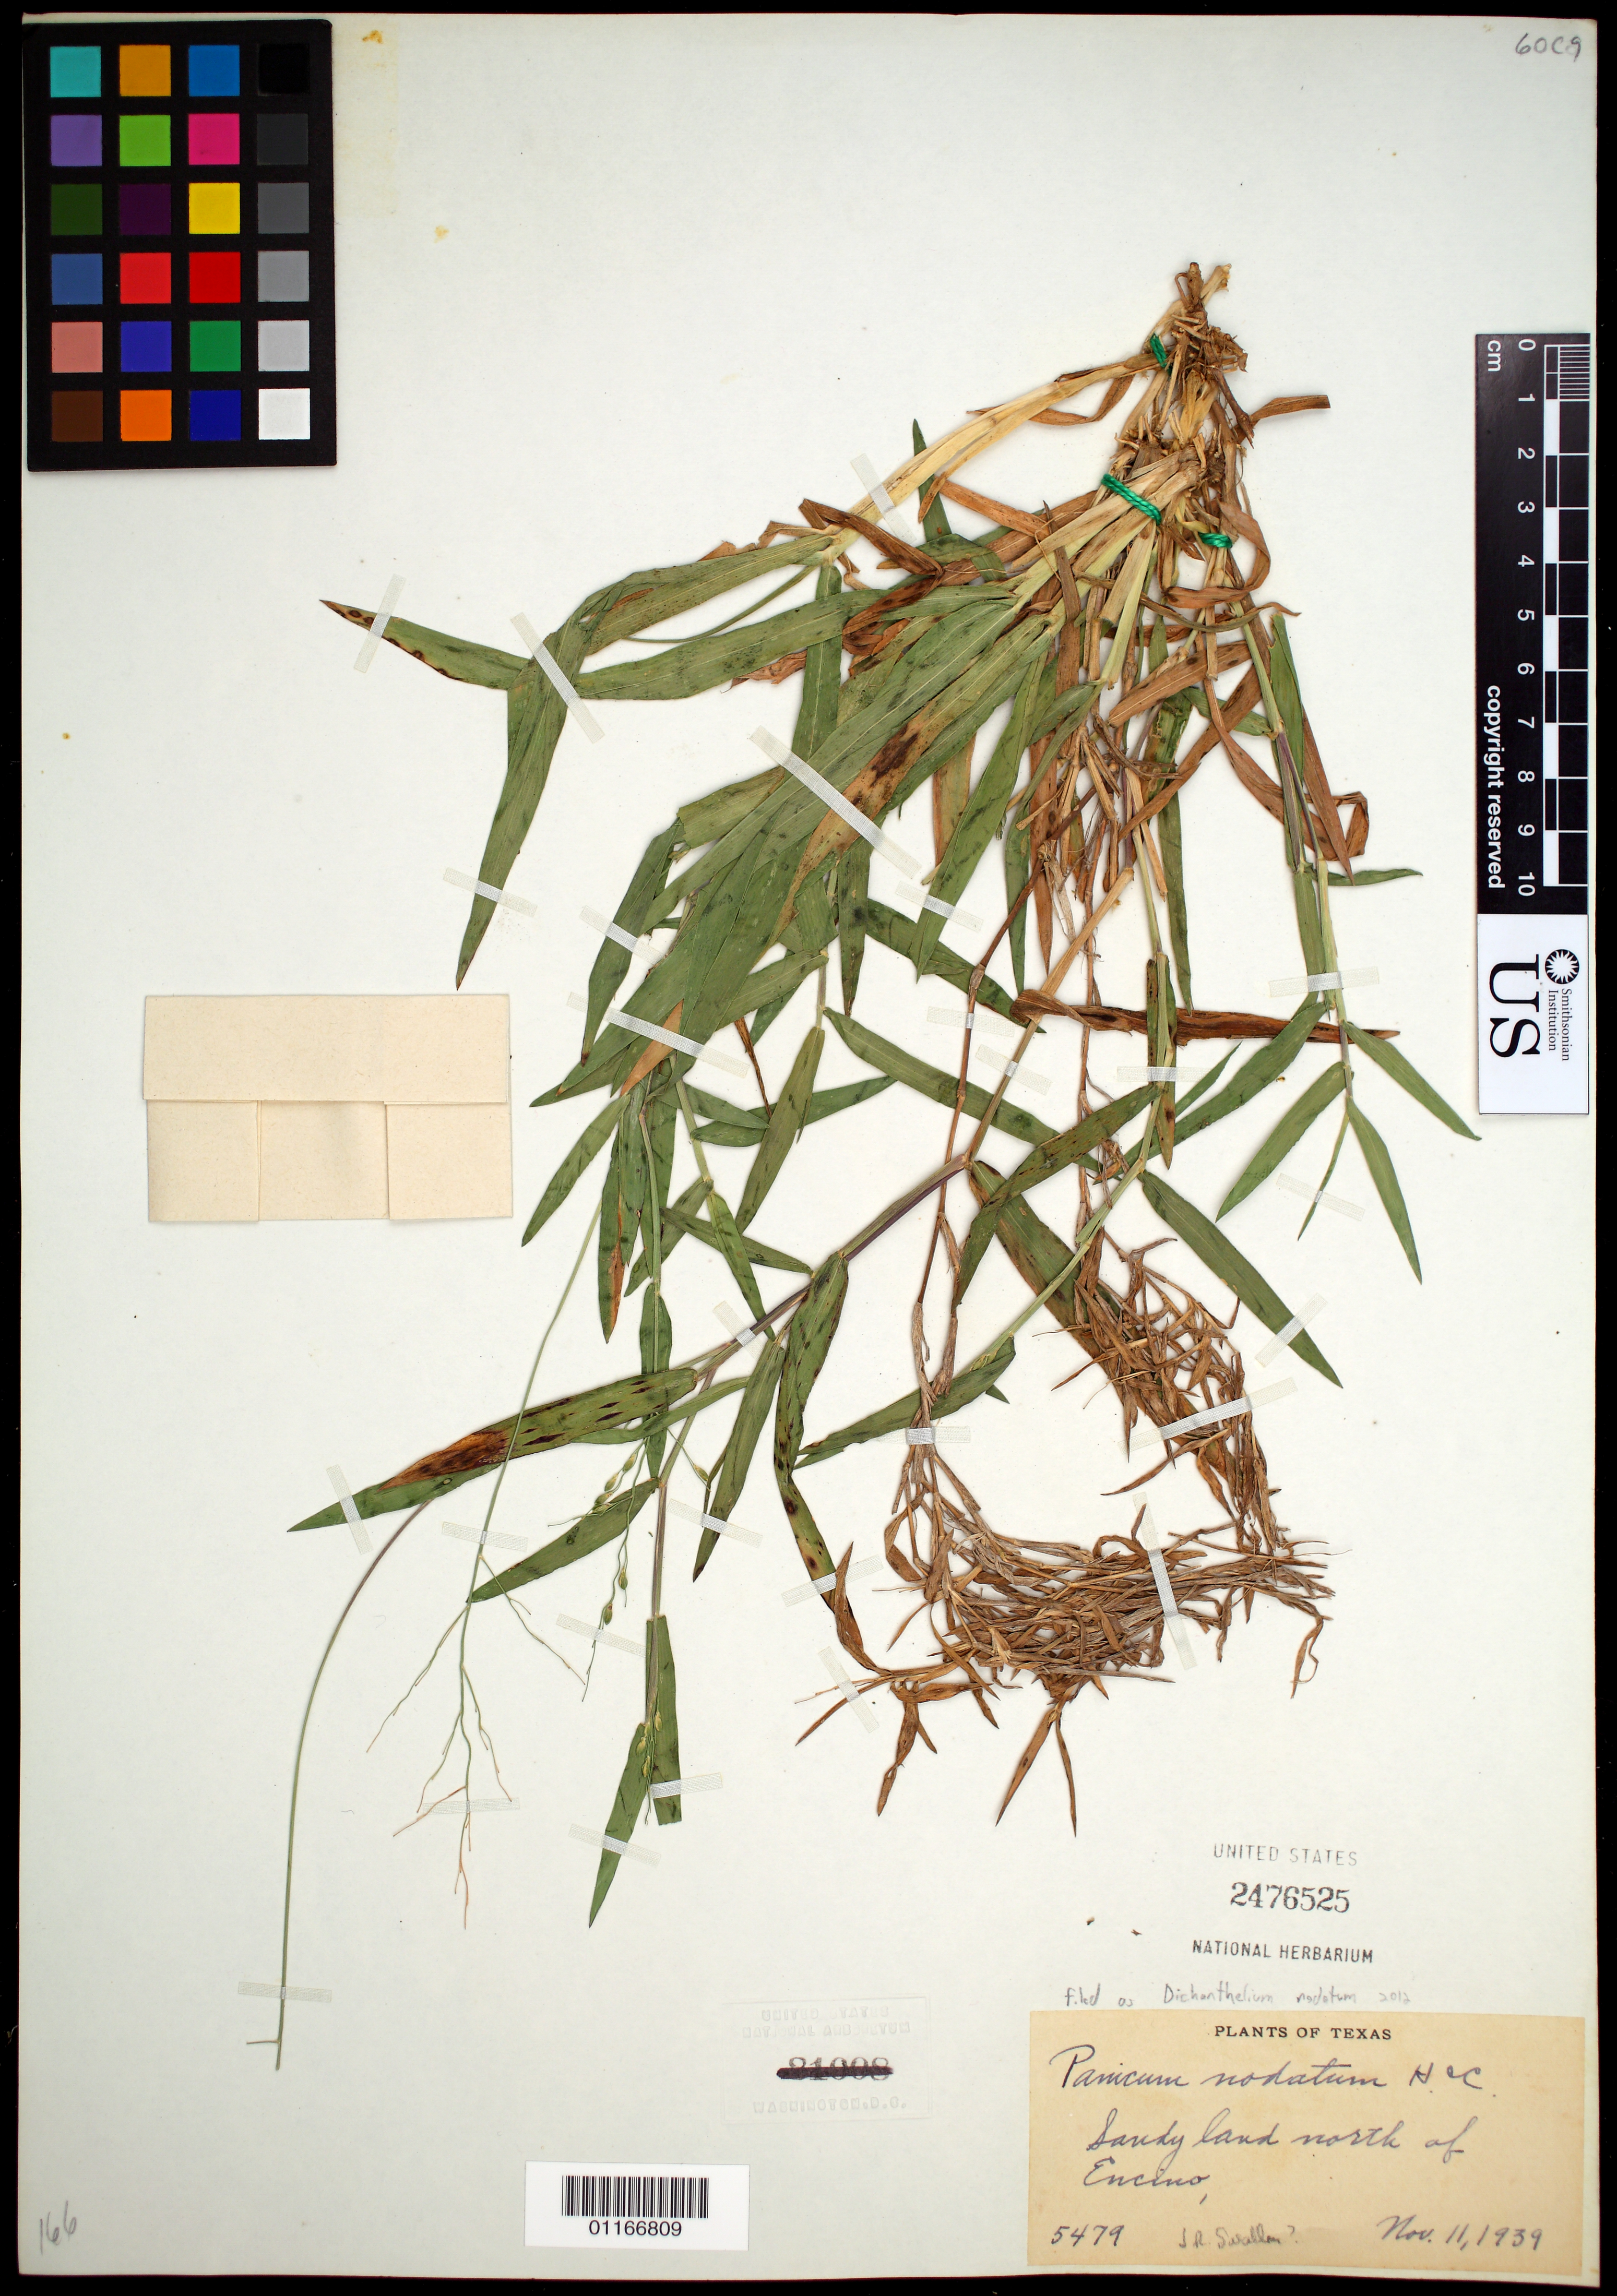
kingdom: Plantae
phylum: Tracheophyta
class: Liliopsida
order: Poales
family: Poaceae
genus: Dichanthelium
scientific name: Dichanthelium nodatum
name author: (Hitchc. & Chase) Gould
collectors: J. R. Swallen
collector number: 5479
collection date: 1939-11-11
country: United States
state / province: Texas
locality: Sandy land N of Encino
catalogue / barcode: US 2476525